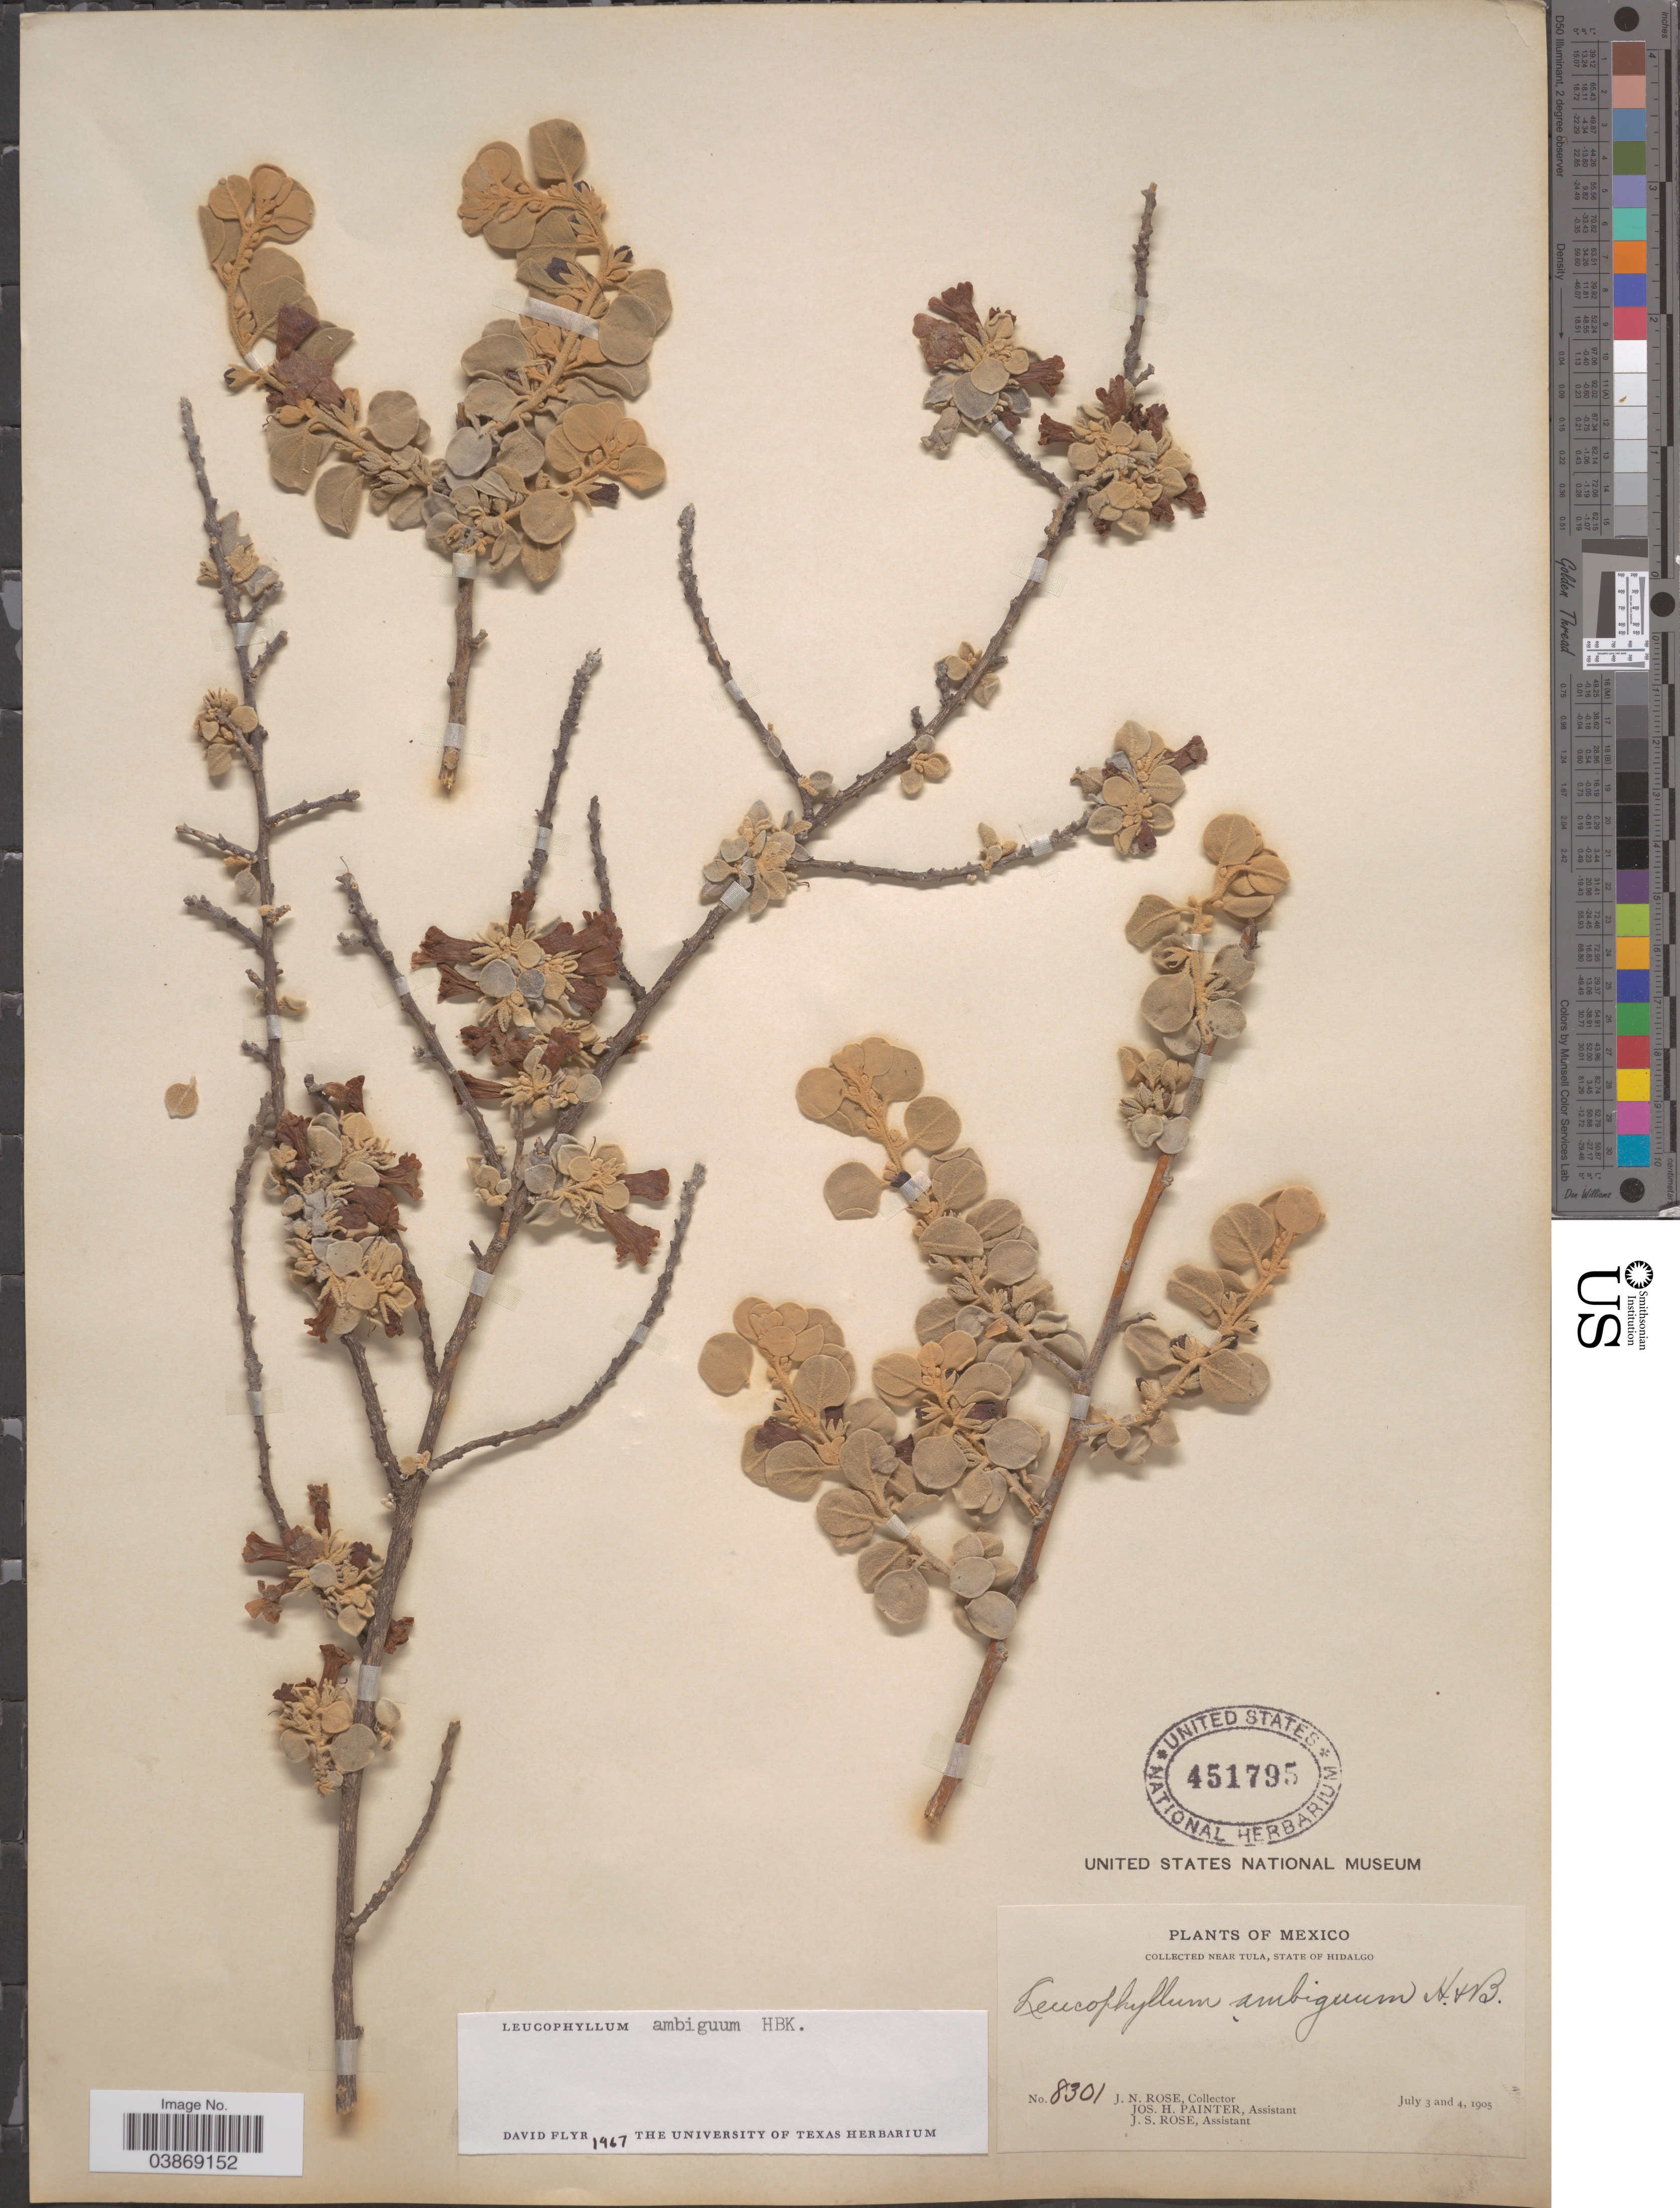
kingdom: Plantae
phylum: Tracheophyta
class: Magnoliopsida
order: Lamiales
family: Scrophulariaceae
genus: Leucophyllum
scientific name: Leucophyllum ambiguum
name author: Bonpl.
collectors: J. N. Rose, J. H. Painter & J. S. Rose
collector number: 8301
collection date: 1905-07-03/1905-07-04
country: Mexico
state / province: Hidalgo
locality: Near Tula.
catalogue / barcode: US 451795